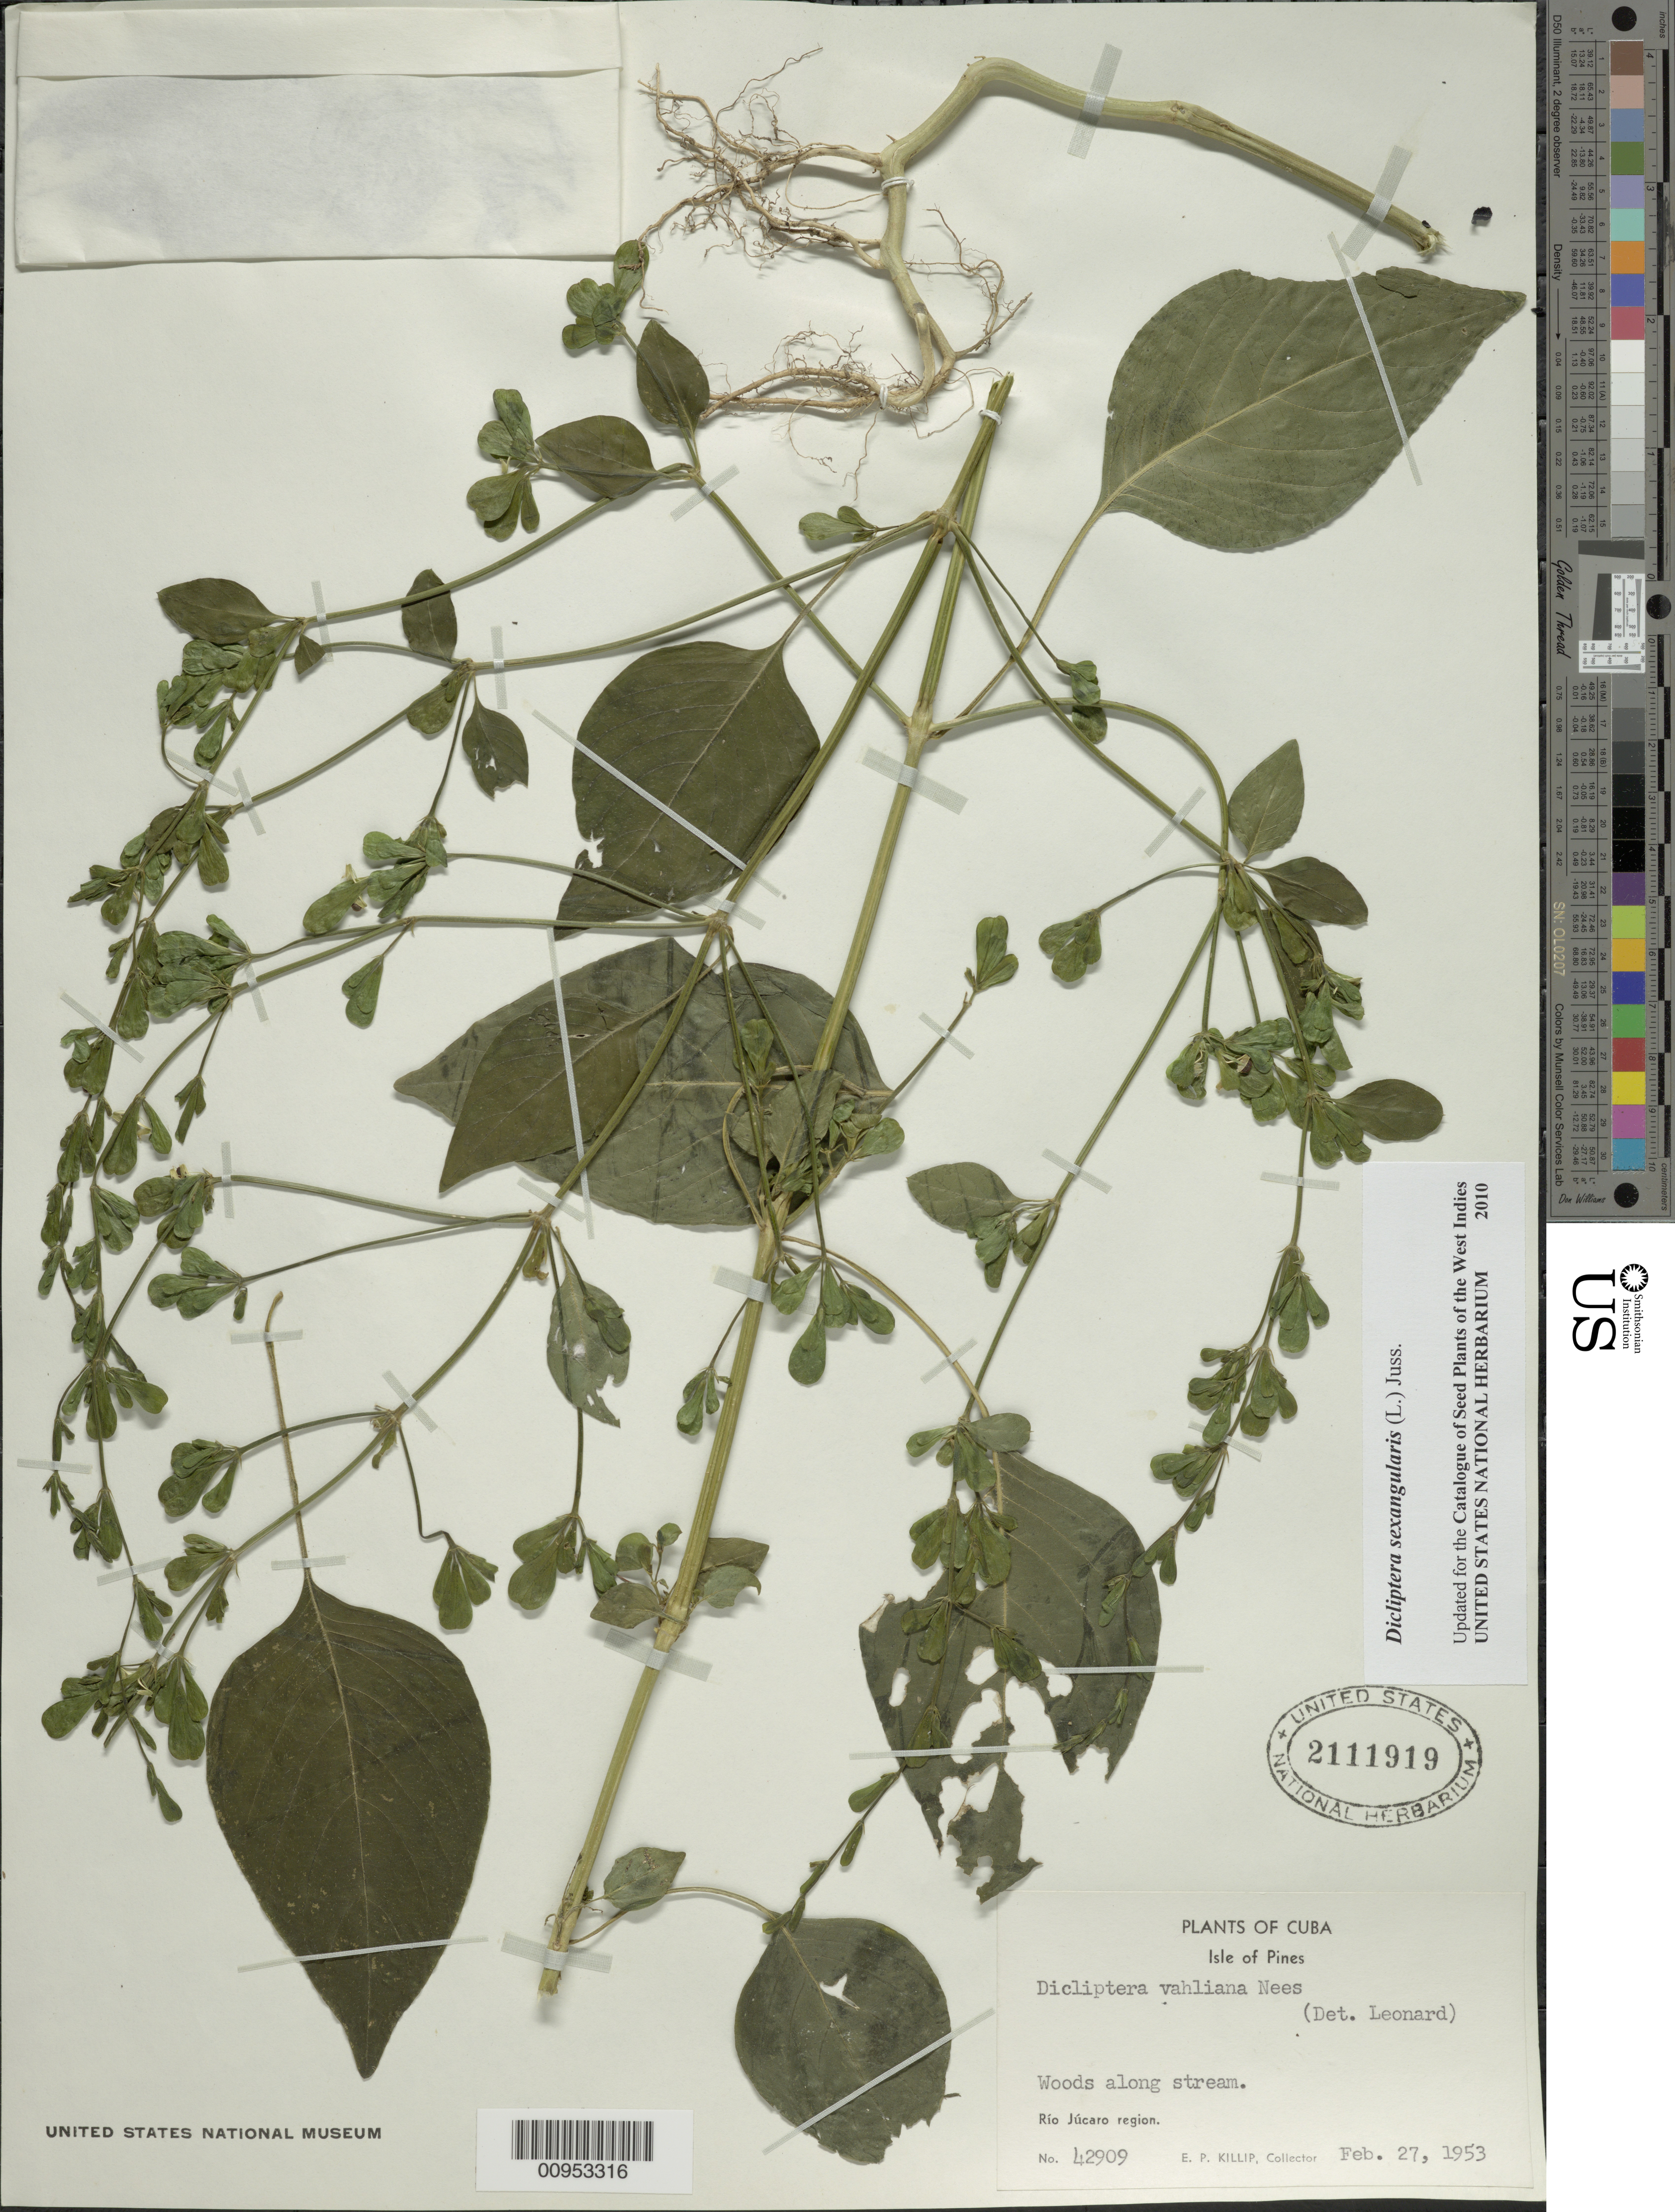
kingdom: Plantae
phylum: Tracheophyta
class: Magnoliopsida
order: Lamiales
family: Acanthaceae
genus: Dicliptera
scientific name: Dicliptera sexangularis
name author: (L.) Juss.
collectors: E. P. Killip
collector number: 42909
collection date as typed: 27 Feb 1953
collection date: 1953-02-27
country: Cuba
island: Isla de la Juventud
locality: Río Júcaro region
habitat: Woods along stream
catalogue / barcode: US 2111919